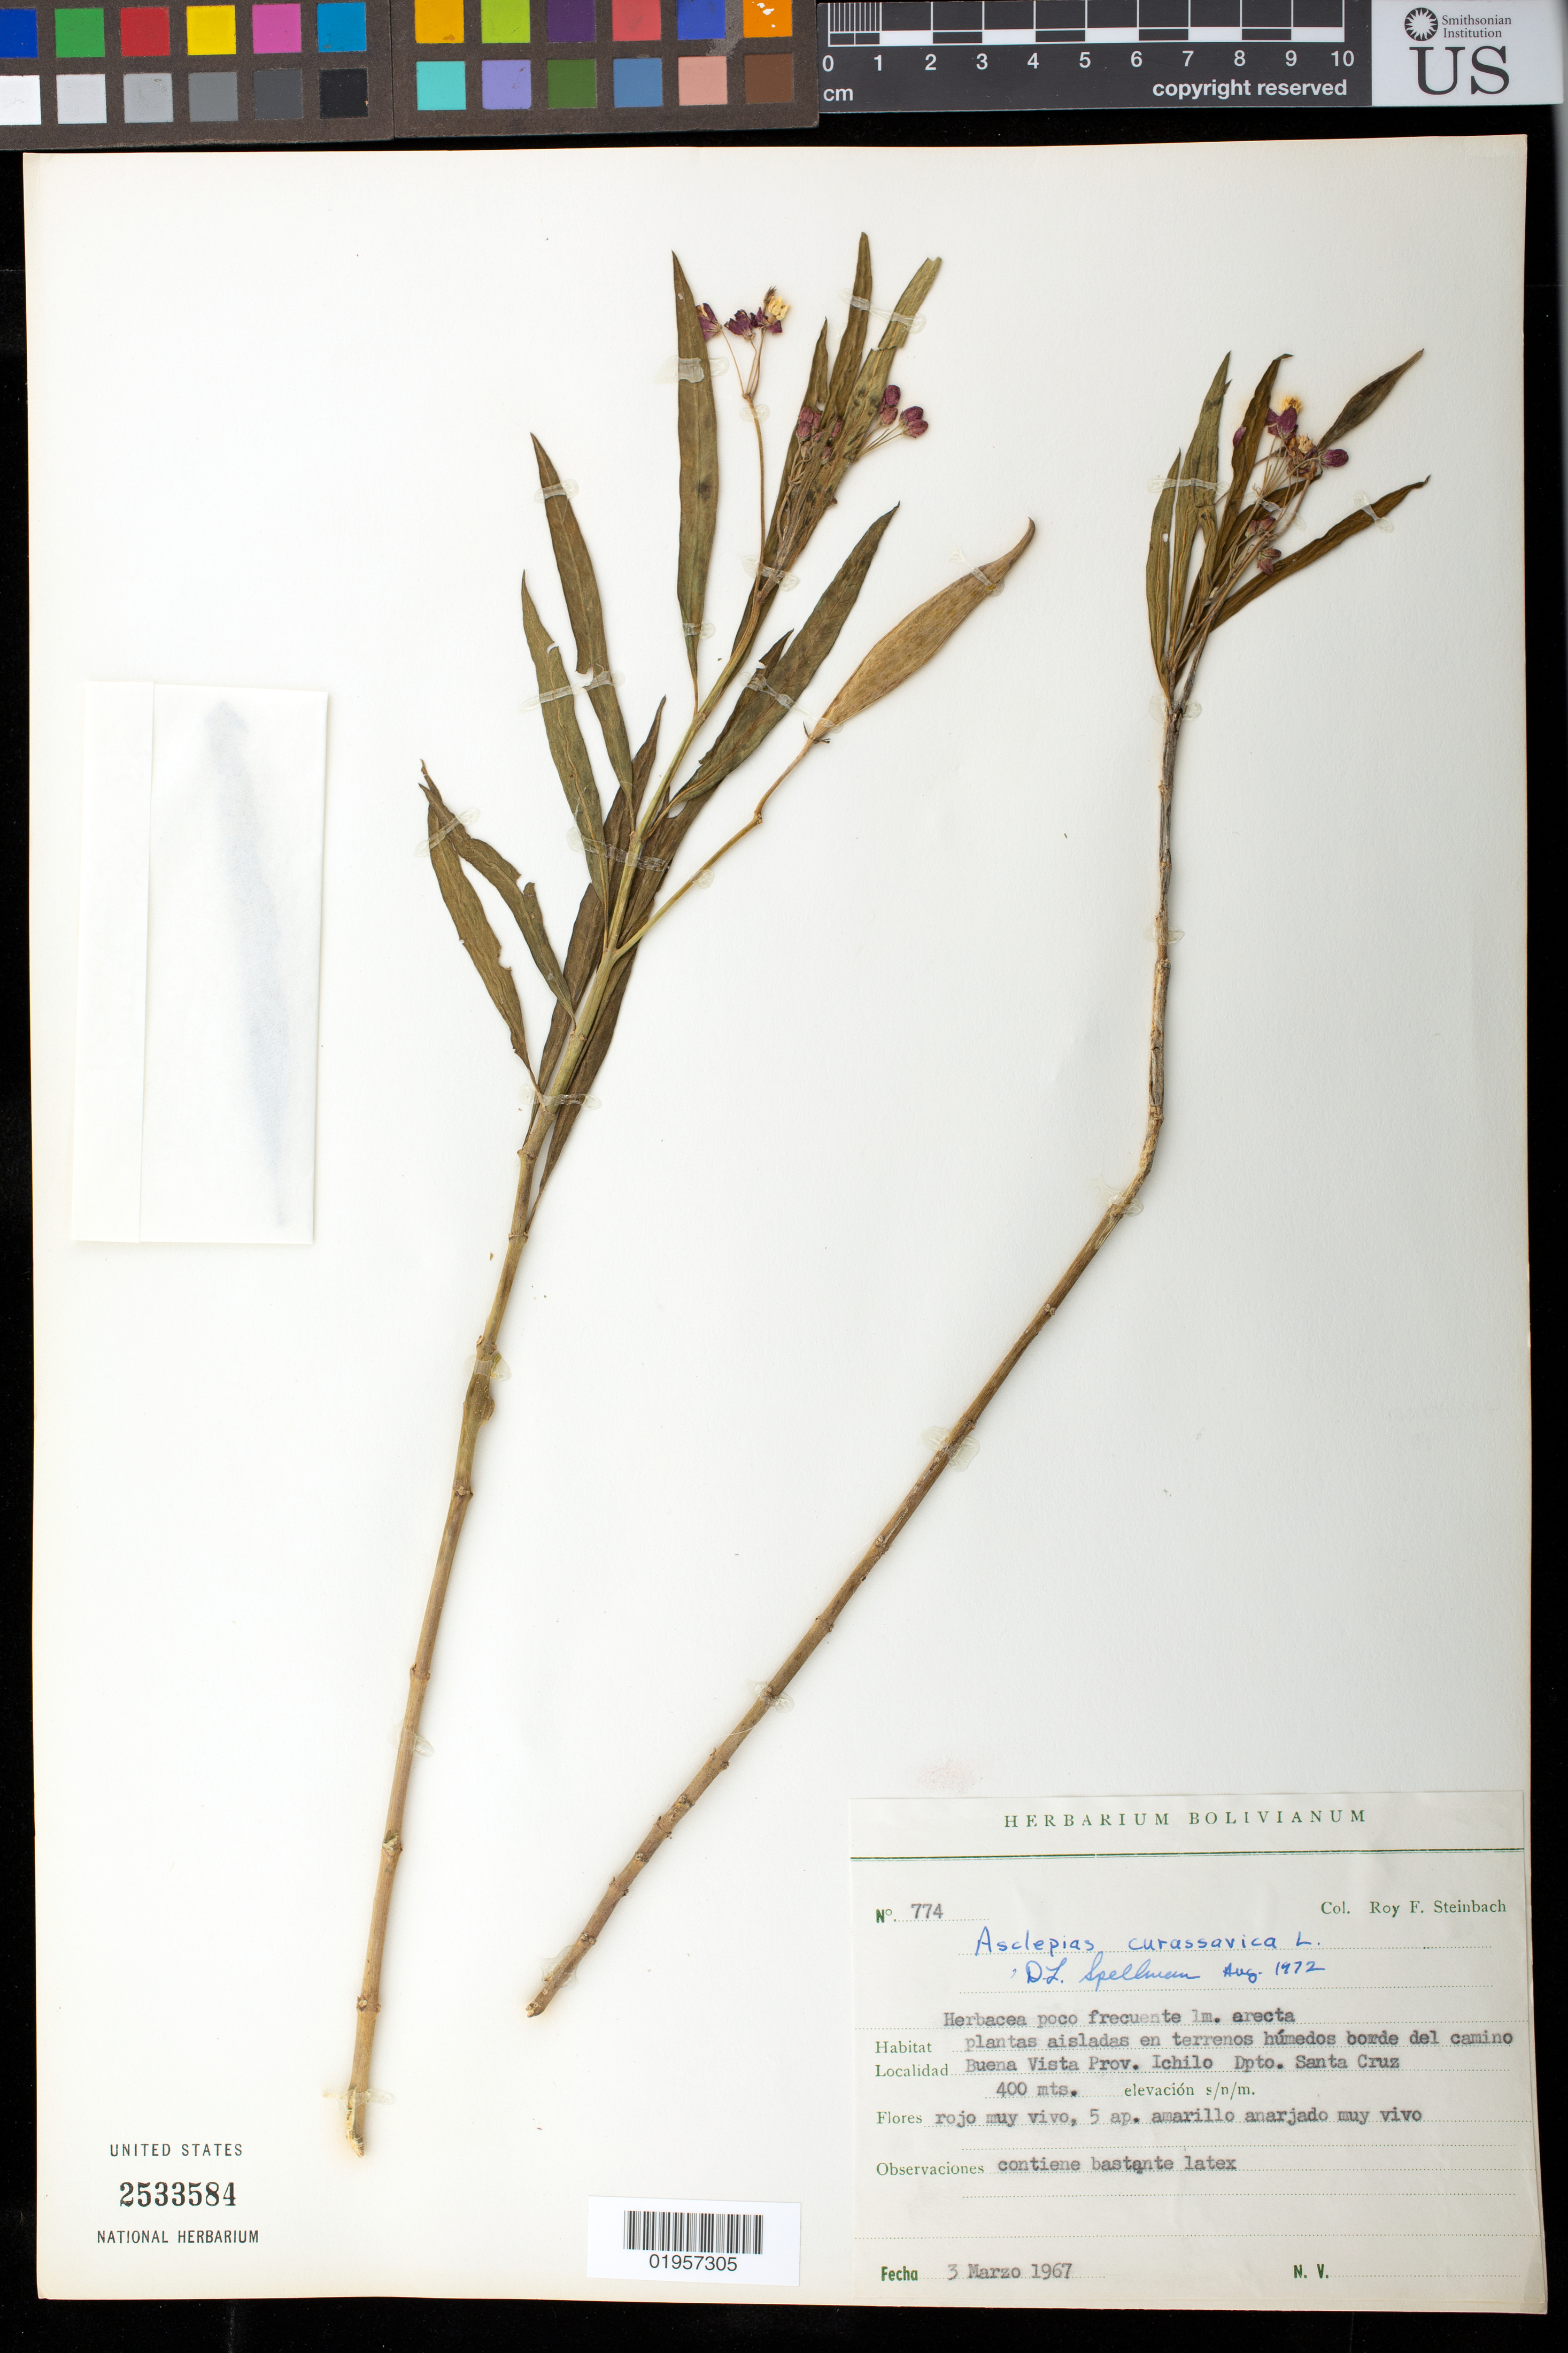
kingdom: Plantae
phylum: Tracheophyta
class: Magnoliopsida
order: Gentianales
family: Apocynaceae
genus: Asclepias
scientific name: Asclepias curassavica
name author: L.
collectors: R. F. Steinbach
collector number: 774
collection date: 1967-03-03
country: Bolivia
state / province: Santa Cruz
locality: Buena Vista Prov. Ichilo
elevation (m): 400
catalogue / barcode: US 2533584